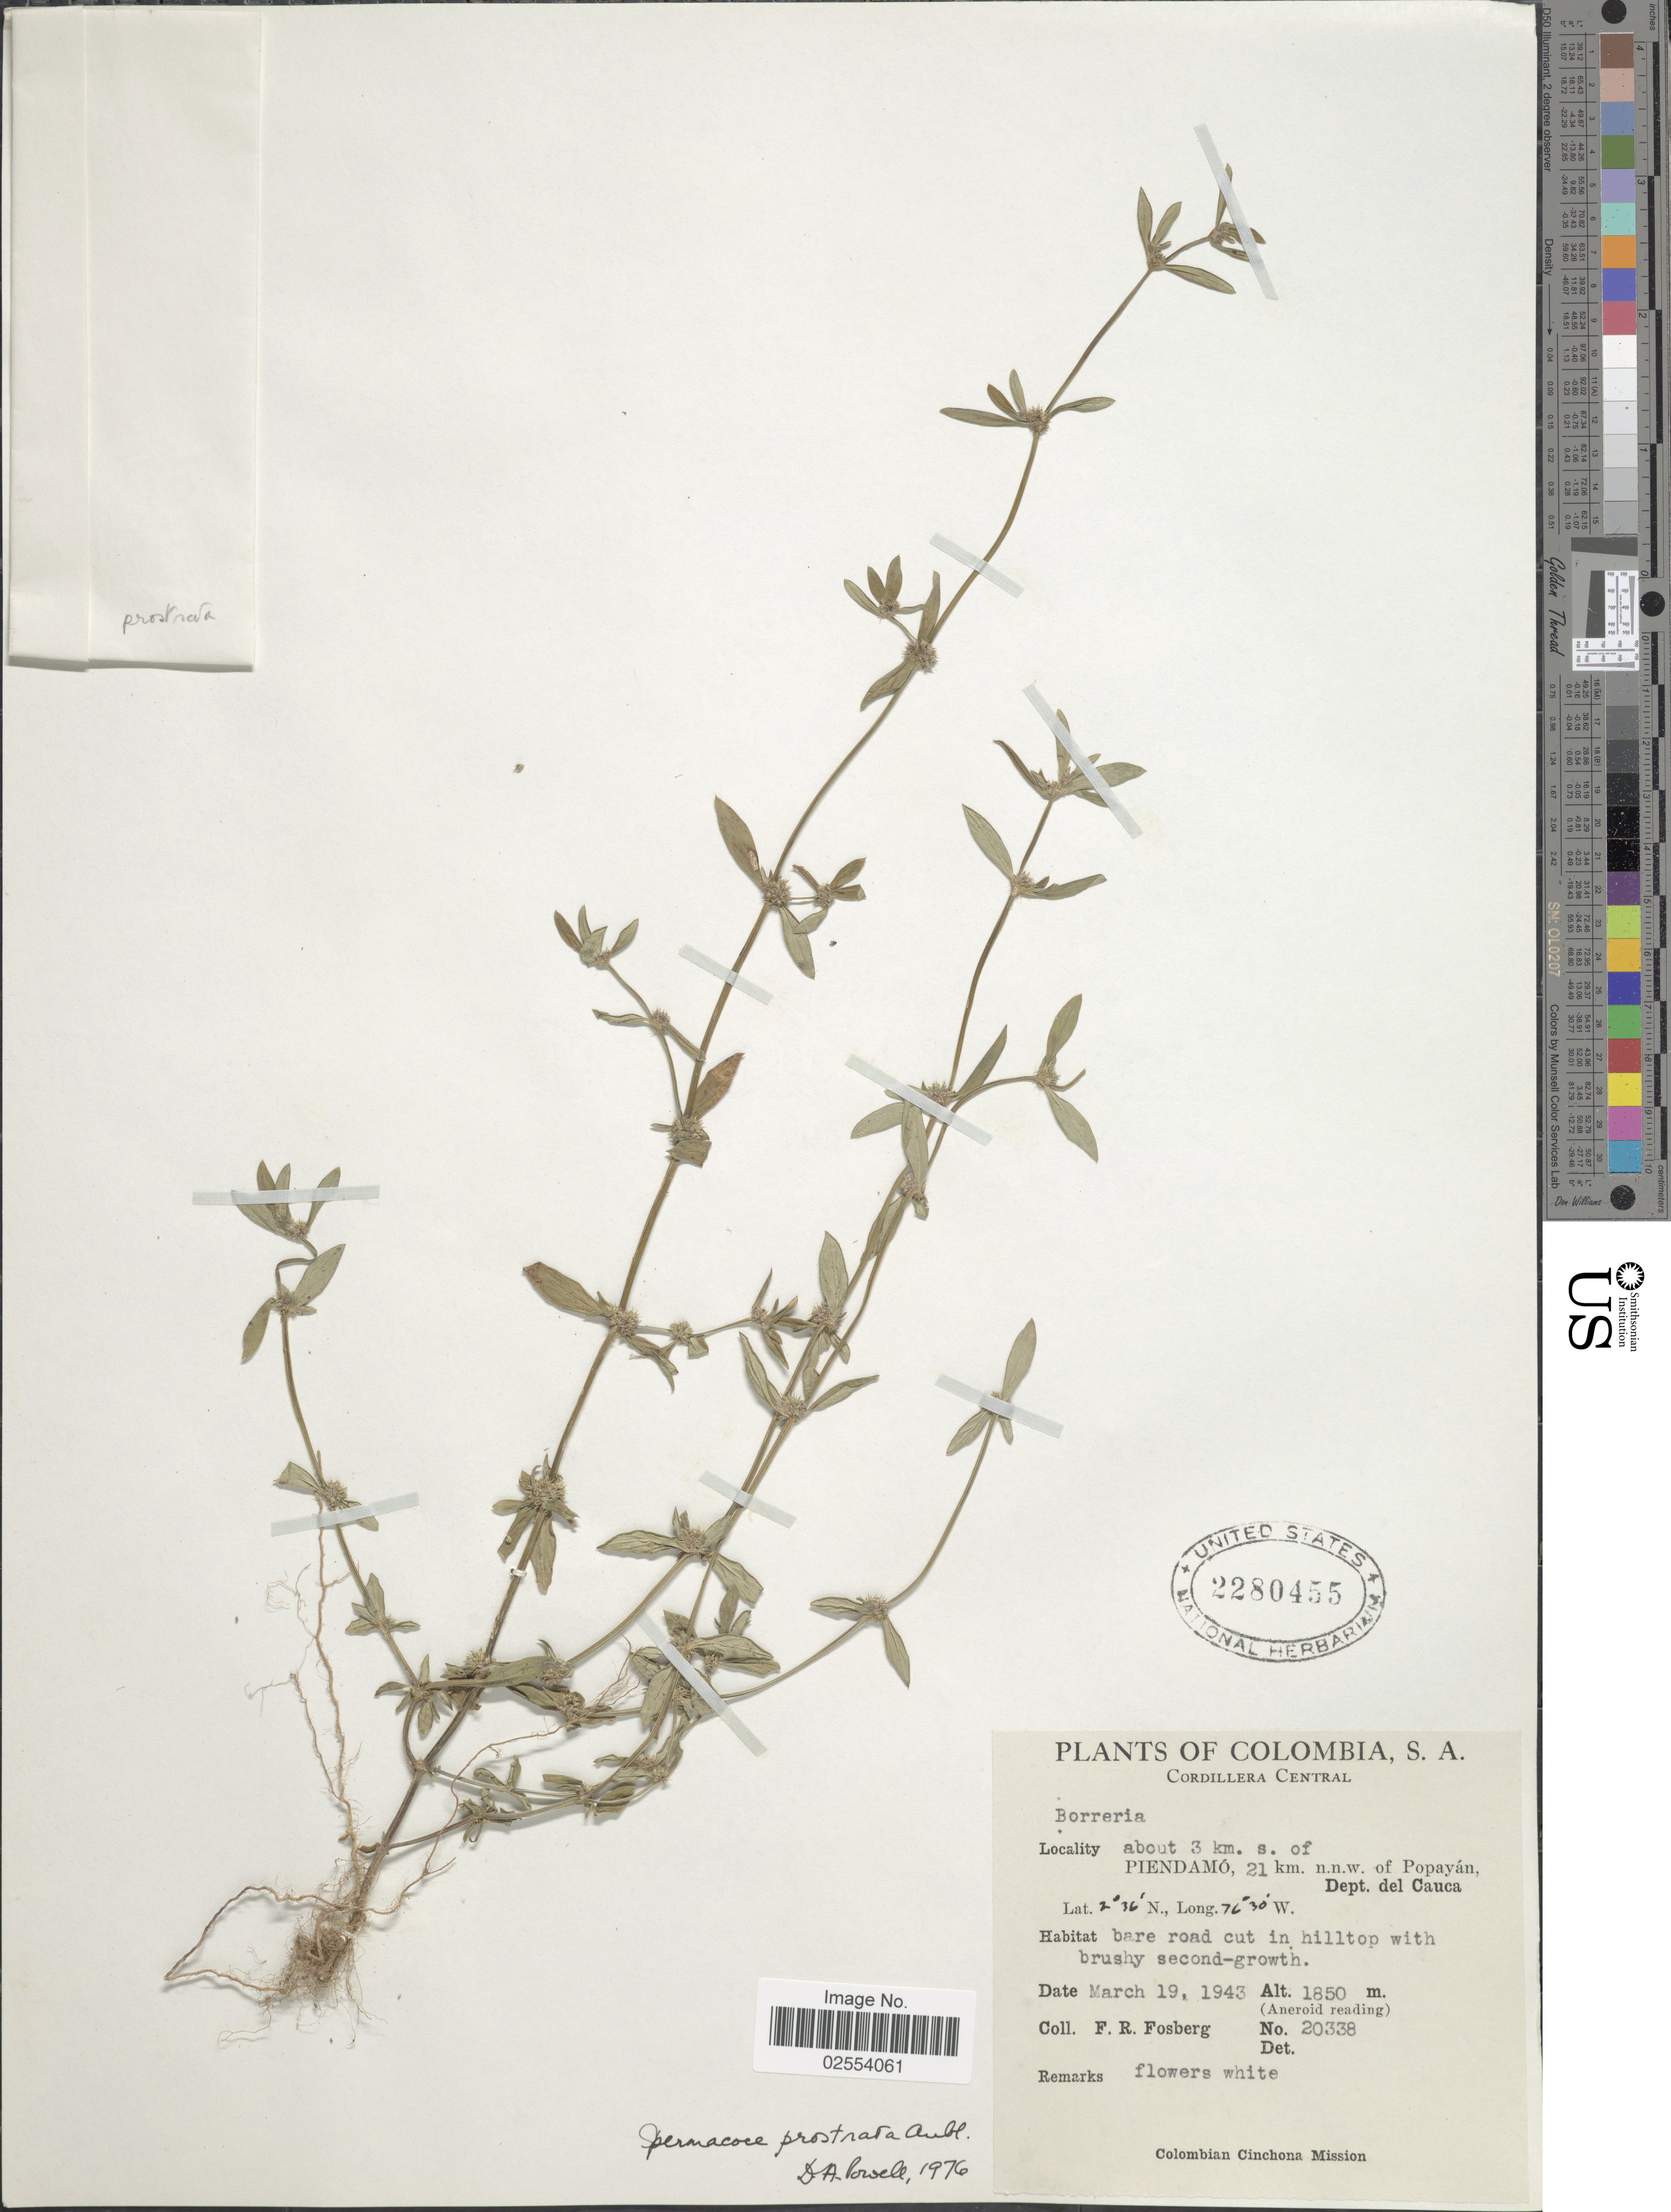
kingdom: Plantae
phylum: Tracheophyta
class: Magnoliopsida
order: Gentianales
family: Rubiaceae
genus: Spermacoce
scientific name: Spermacoce prostrata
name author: Aubl.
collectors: F. R. Fosberg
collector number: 20338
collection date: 1943-03-19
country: Colombia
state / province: Cauca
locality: Cordillera Occidental, about 3 km s. of Piendamó, 21 km n.n.w. of Popoyán, Dept. del Cauca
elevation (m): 1850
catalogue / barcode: US 2280455